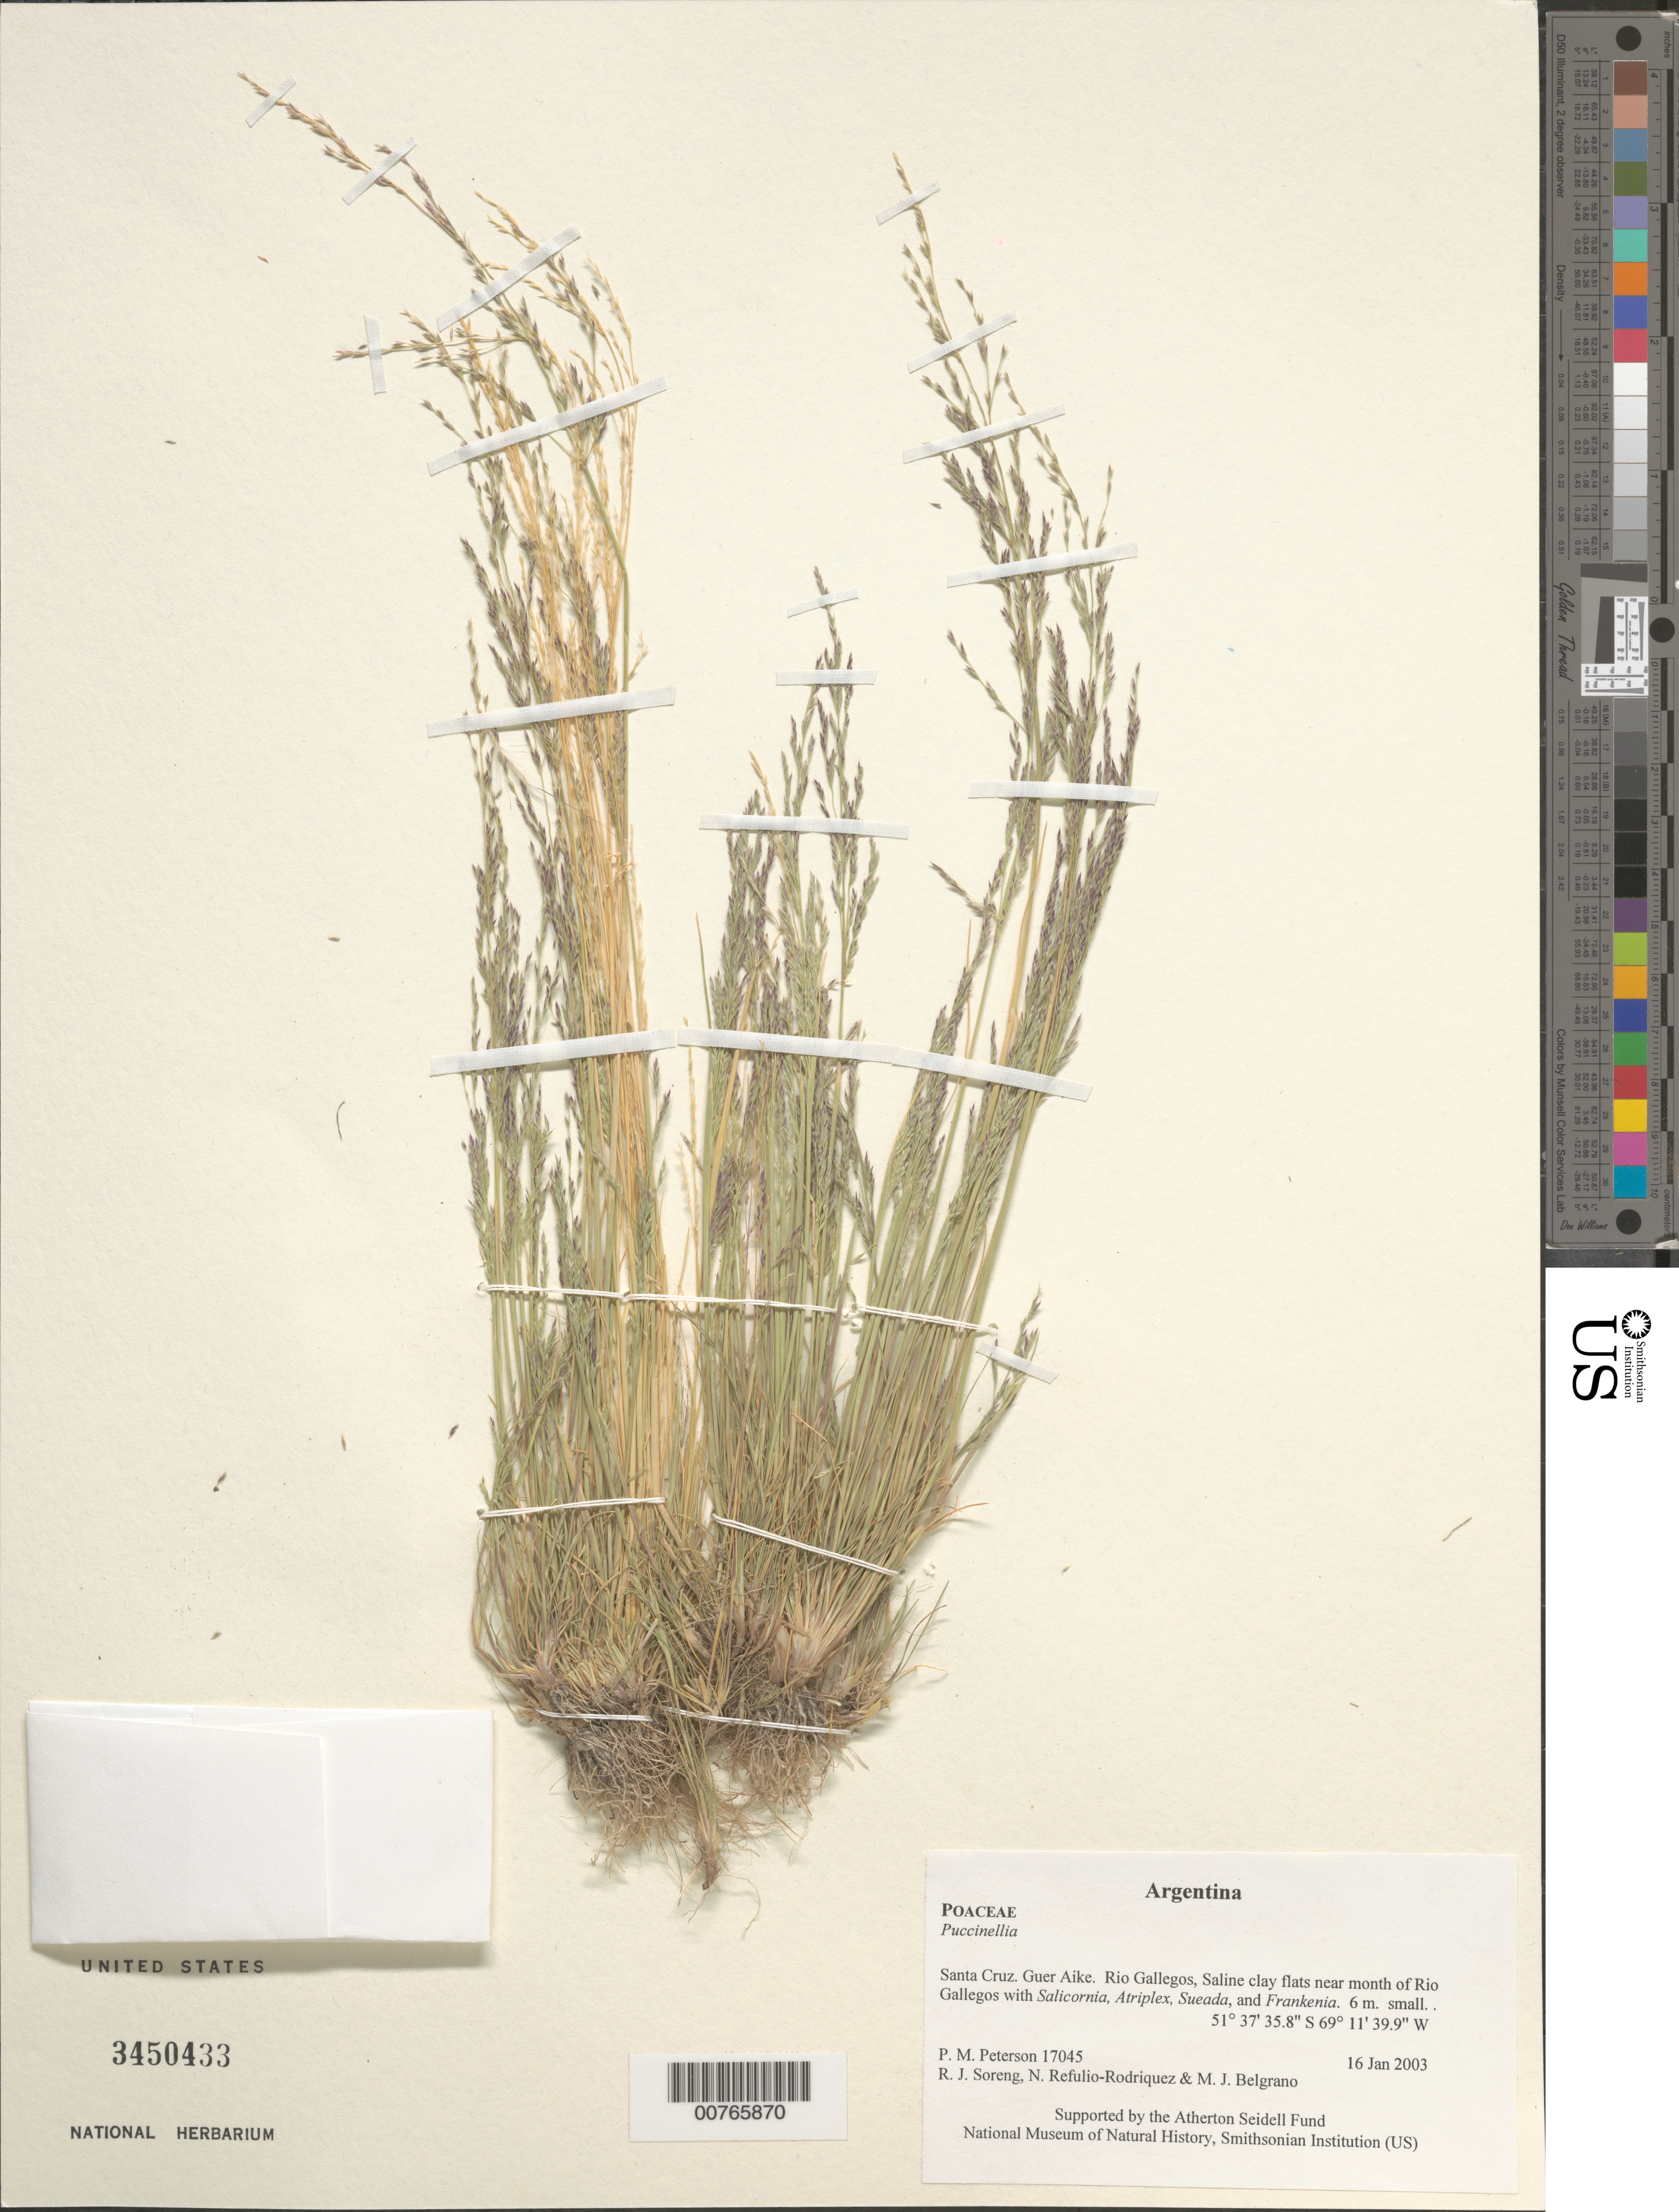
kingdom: Plantae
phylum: Tracheophyta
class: Liliopsida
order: Poales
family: Poaceae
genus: Puccinellia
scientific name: Puccinellia sp.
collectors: P. M. Peterson, R. J. Soreng, N. Refulio-Rodríguez & M. Belgrano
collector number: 17045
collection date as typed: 16 Jan 2003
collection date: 2003-01-16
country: Argentina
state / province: Santa Cruz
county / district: Guer Aike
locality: Rio Gallegos, Saline clay flats near mouth of Rio Gallegos with Salicornia, Atriplex, Sueada, and Frankenia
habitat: small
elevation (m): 6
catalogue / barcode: US 3450433